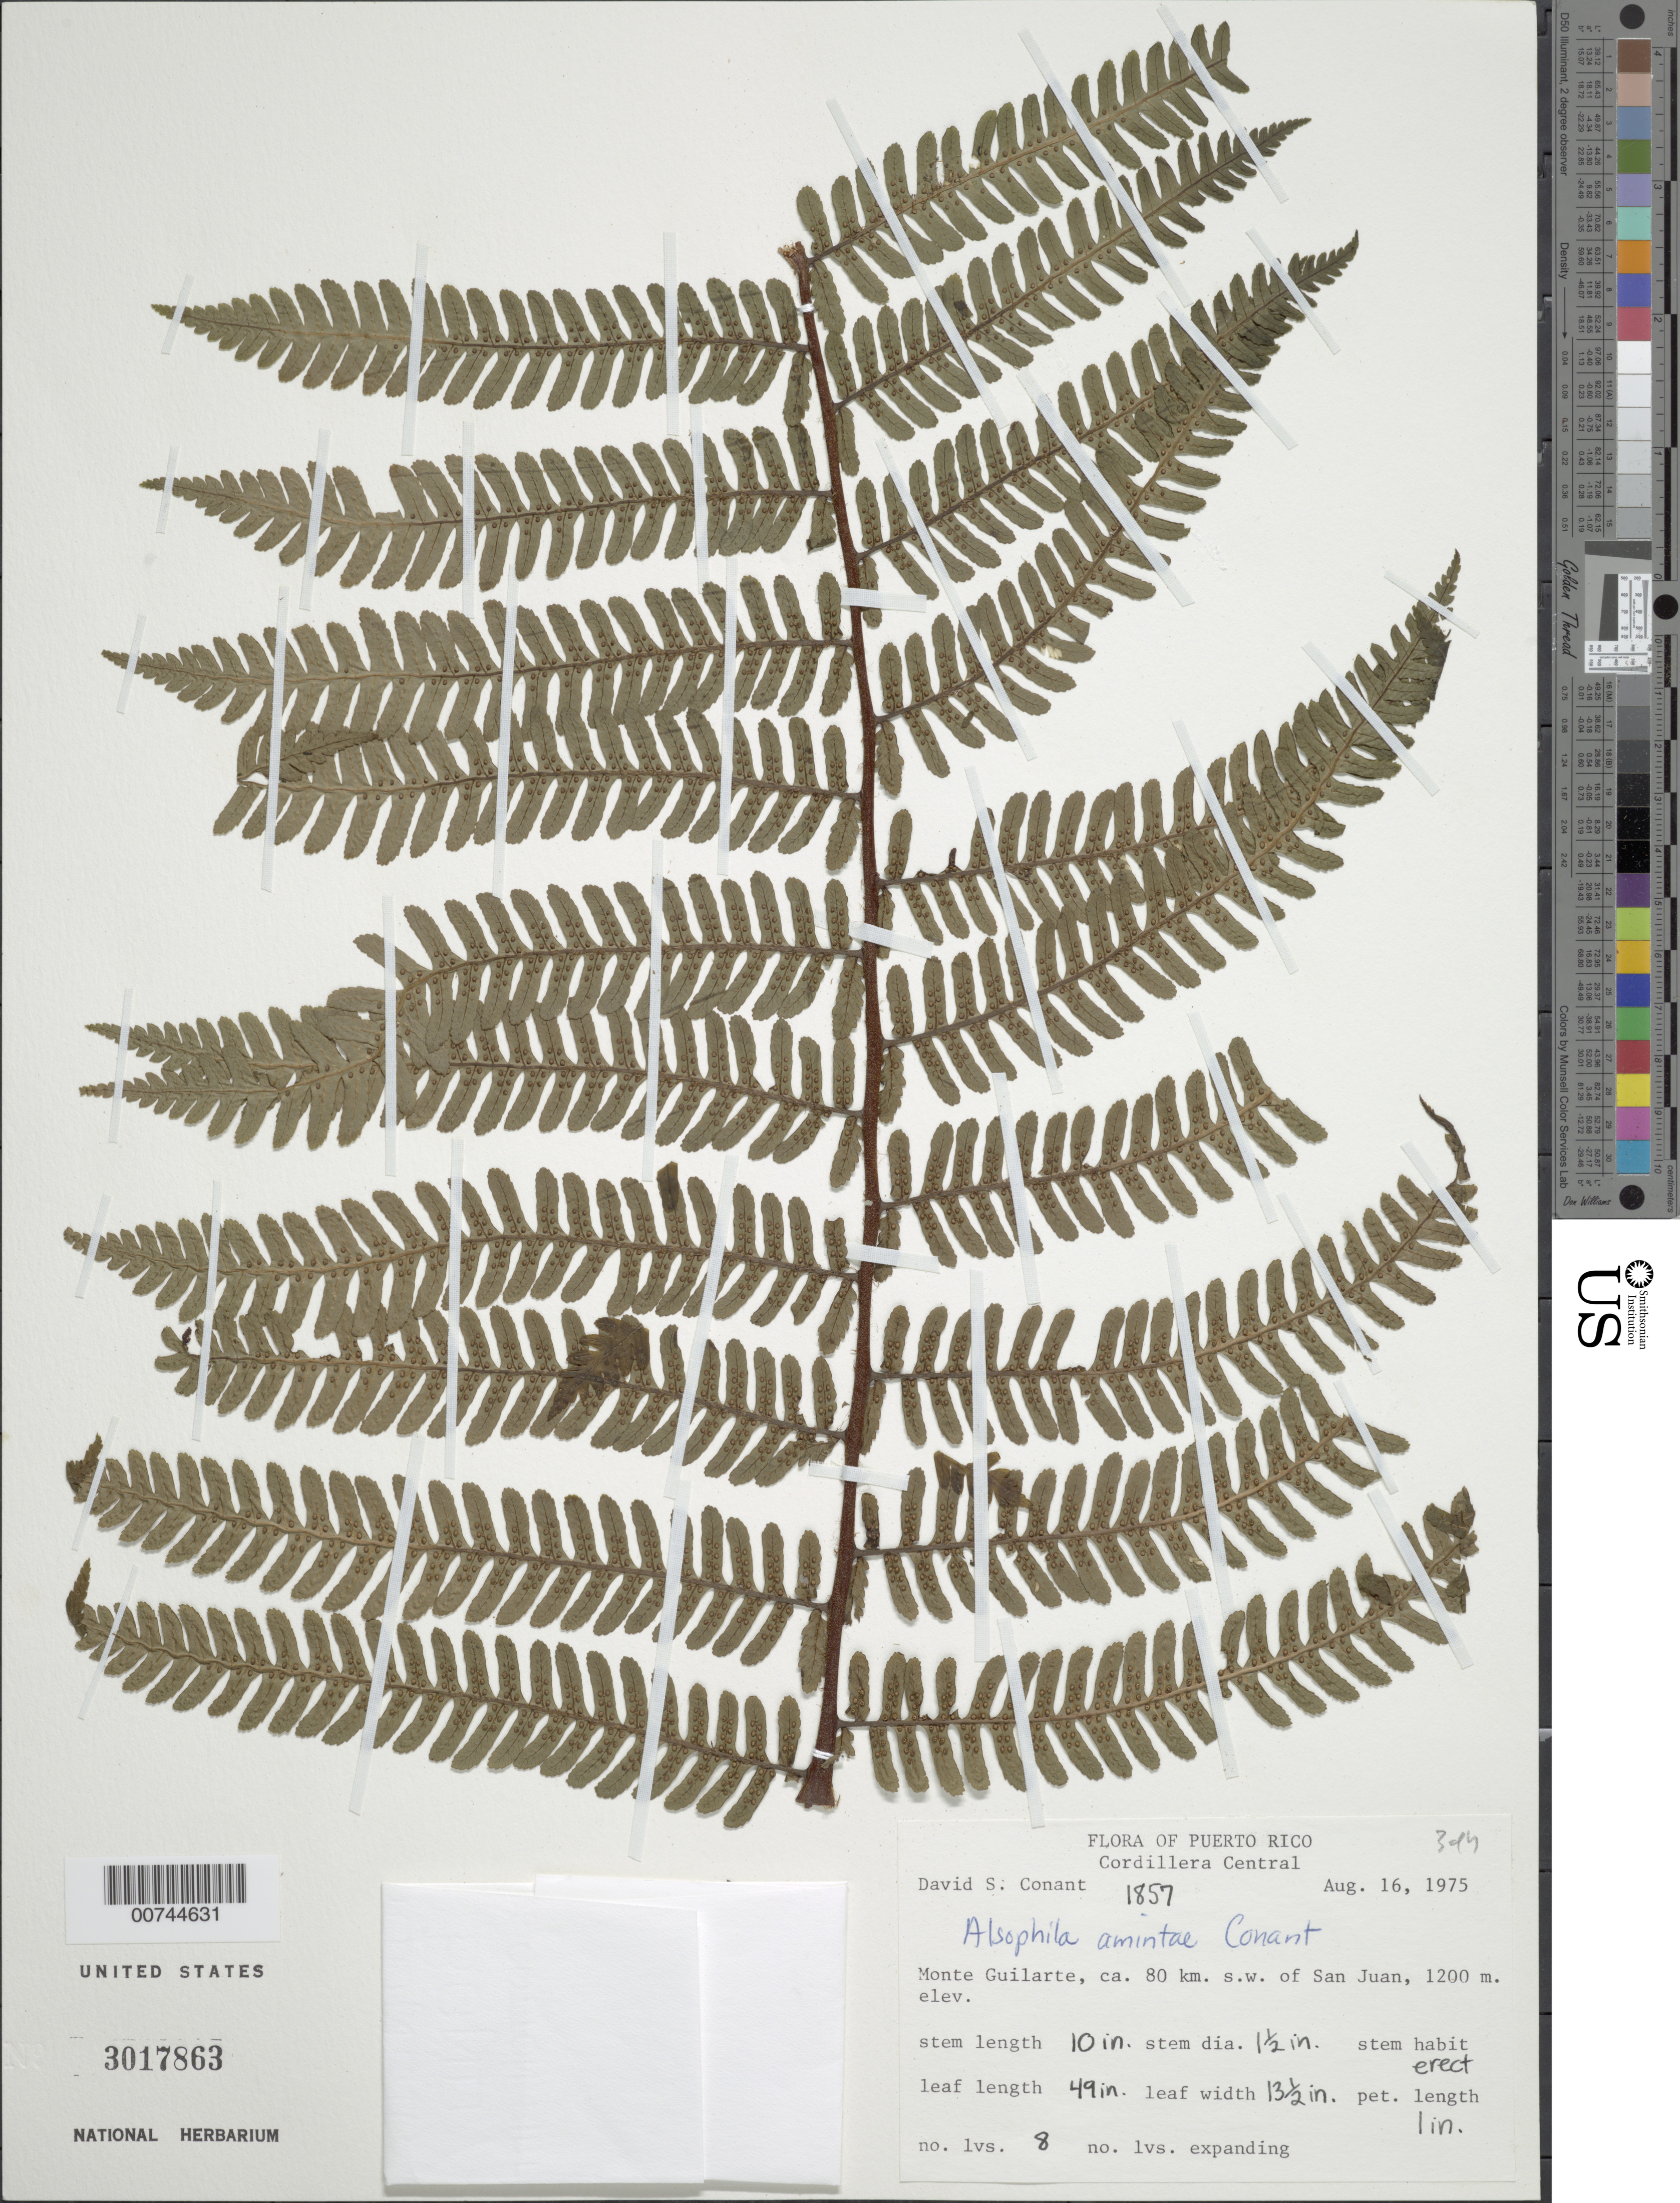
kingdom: Plantae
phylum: Tracheophyta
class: Polypodiopsida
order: Cyatheales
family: Cyatheaceae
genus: Alsophila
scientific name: Alsophila amintae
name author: D.S. Conant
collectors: D. S. Conant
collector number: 1857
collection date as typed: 16 Aug 1975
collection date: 1975-08-16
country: Puerto Rico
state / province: Adjuntas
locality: Monte Guilarte, ca. 80 km SW of San Juan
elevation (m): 1200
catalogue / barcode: US 3017863